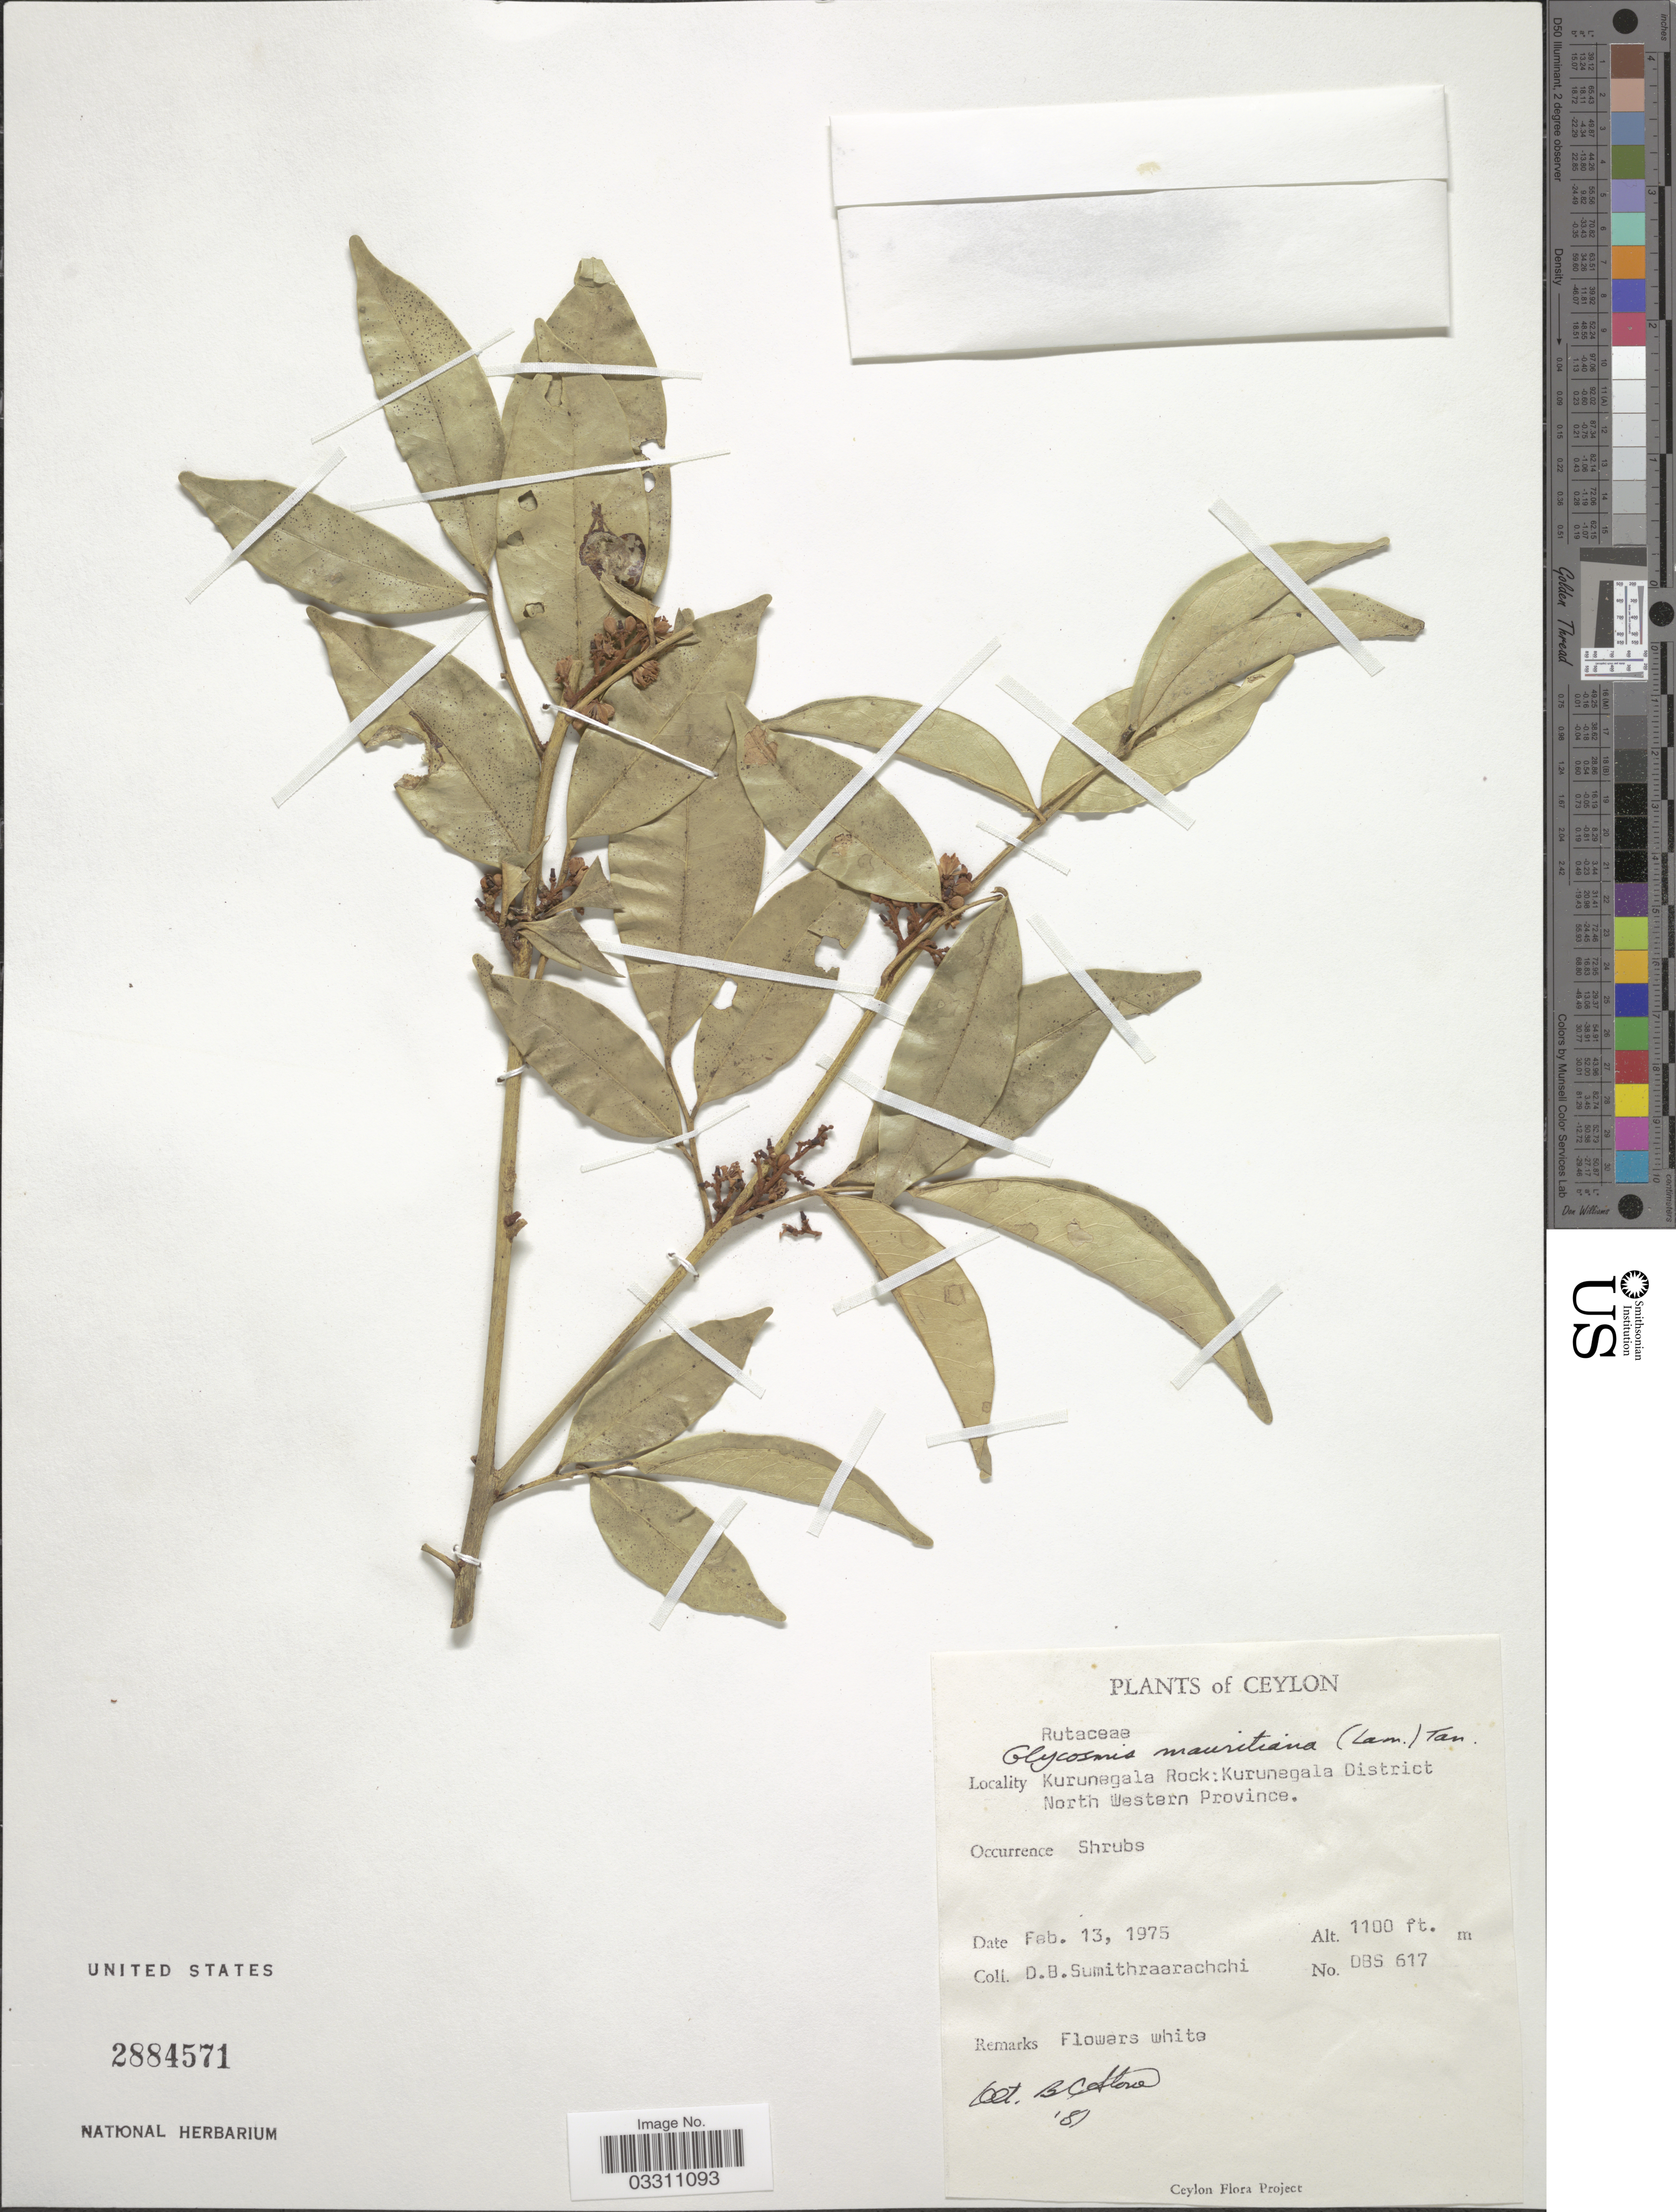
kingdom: Plantae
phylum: Tracheophyta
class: Magnoliopsida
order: Sapindales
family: Rutaceae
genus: Glycosmis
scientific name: Glycosmis mauritiana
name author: (Lamkey) Tanaka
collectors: D. B. Sumithraarachchi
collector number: DBS617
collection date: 1975-02-13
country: Sri Lanka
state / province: North Western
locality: Ceylon, Kurunegala Rock: Kurunegala District.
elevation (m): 335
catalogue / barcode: US 2884571